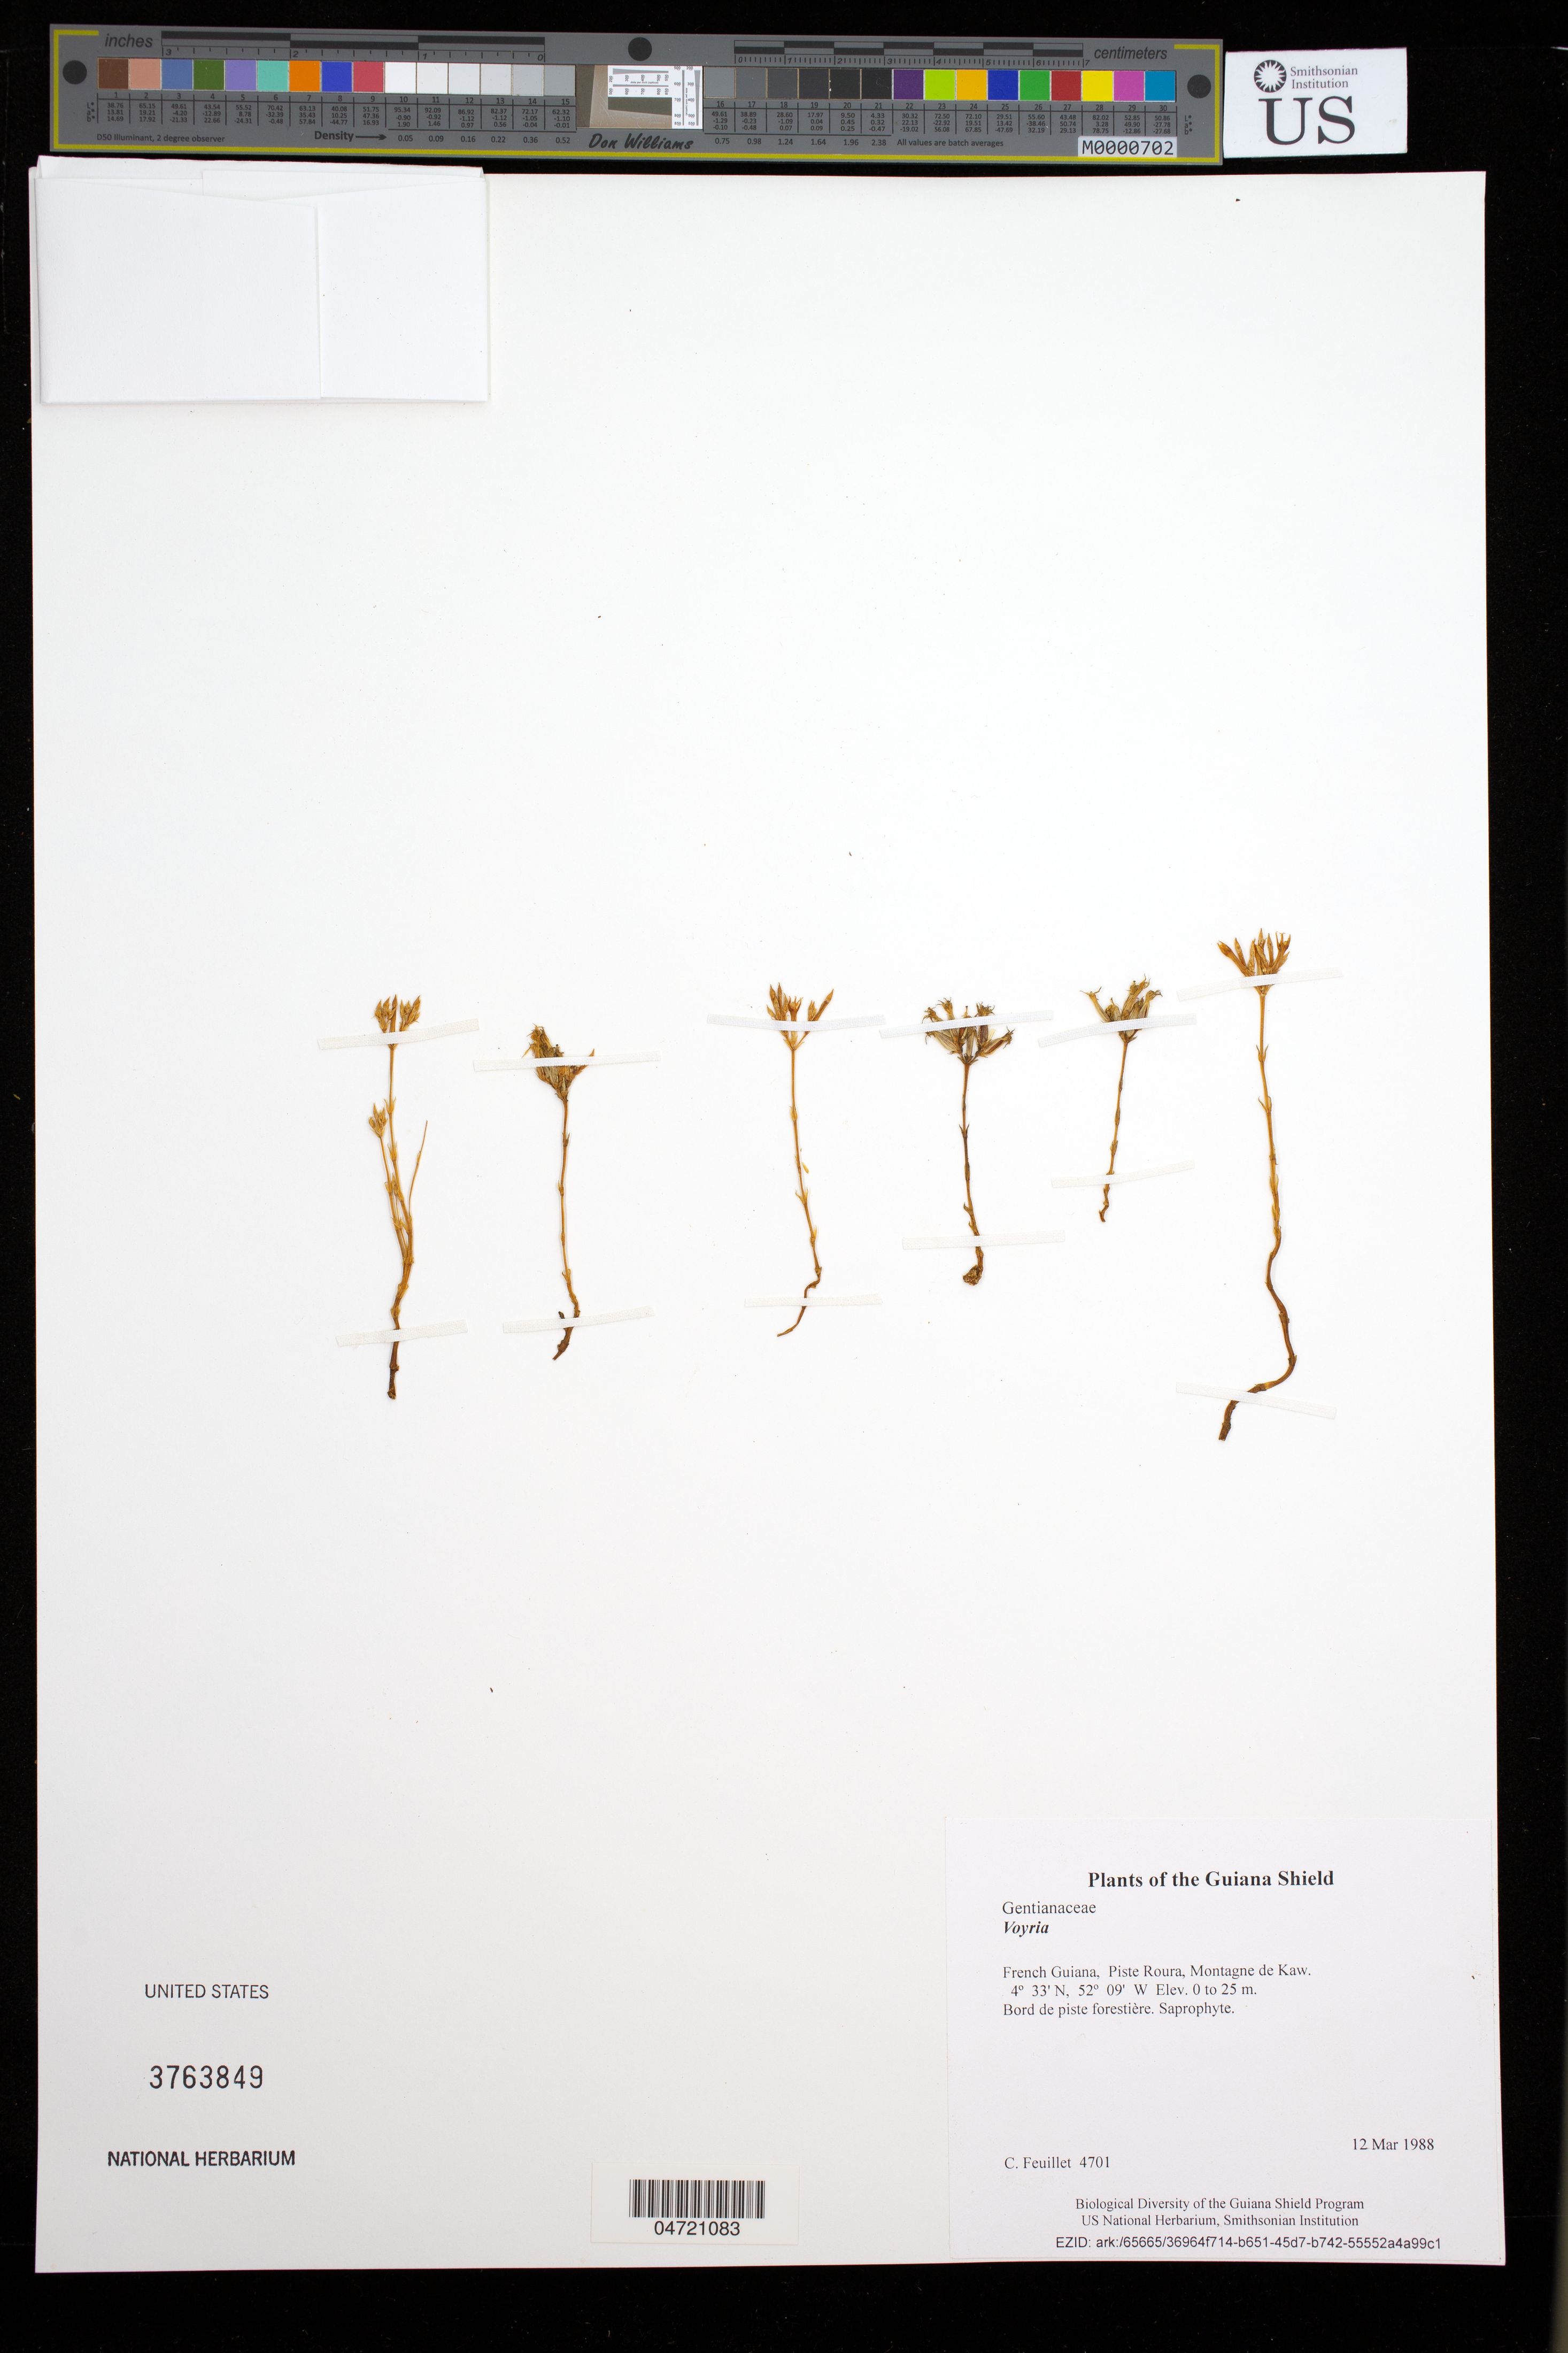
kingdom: Plantae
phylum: Tracheophyta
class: Magnoliopsida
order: Gentianales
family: Gentianaceae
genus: Voyria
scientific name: Voyria sp.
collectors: C. Feuillet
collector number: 4701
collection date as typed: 12 Mar 1988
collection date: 1988-03-12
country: French Guiana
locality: Piste Roura, Montagne de Kaw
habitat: Bord de piste forestière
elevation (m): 0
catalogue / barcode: US 3763849